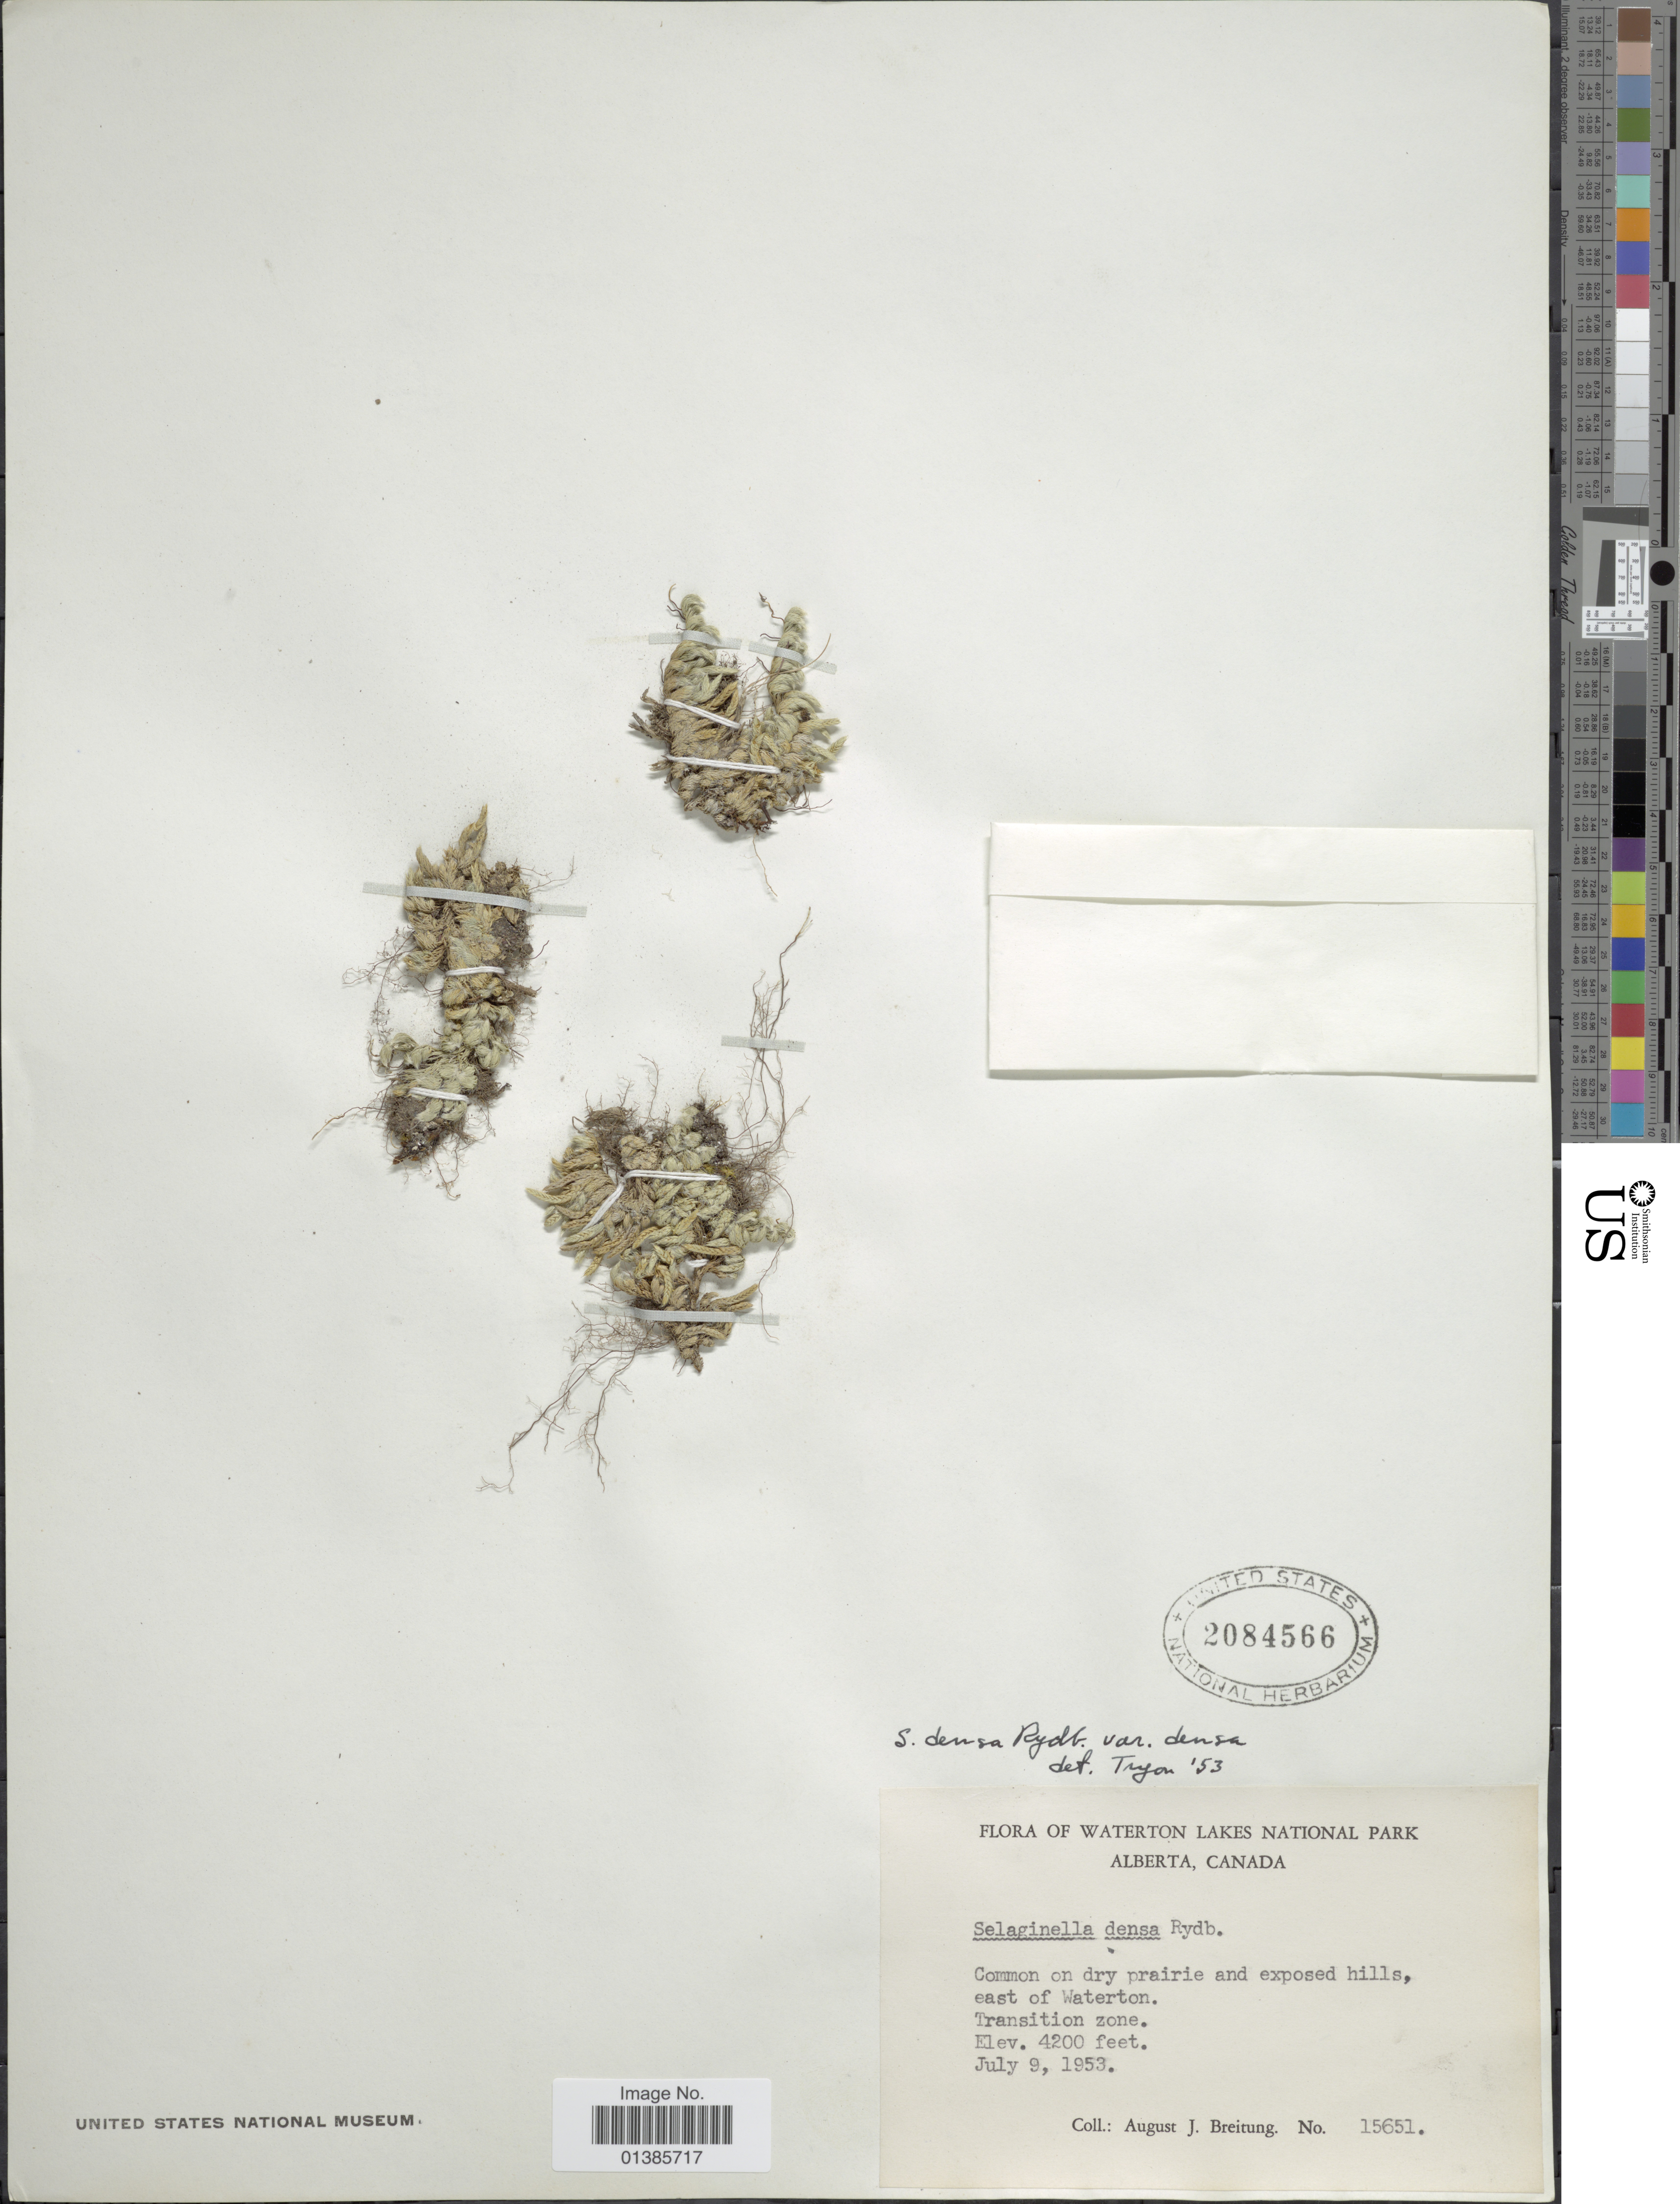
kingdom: Plantae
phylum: Tracheophyta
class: Lycopodiopsida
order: Selaginellales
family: Selaginellaceae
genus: Selaginella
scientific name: Selaginella densa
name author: Rydb.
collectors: A. Breitung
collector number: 15651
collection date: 1953-07-09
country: Canada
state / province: Alberta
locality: Waterton Lakes National Park. Common on dry prairie and exposed hills, east of Waterton. Transition zone.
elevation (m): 1280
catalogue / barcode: US 2084566